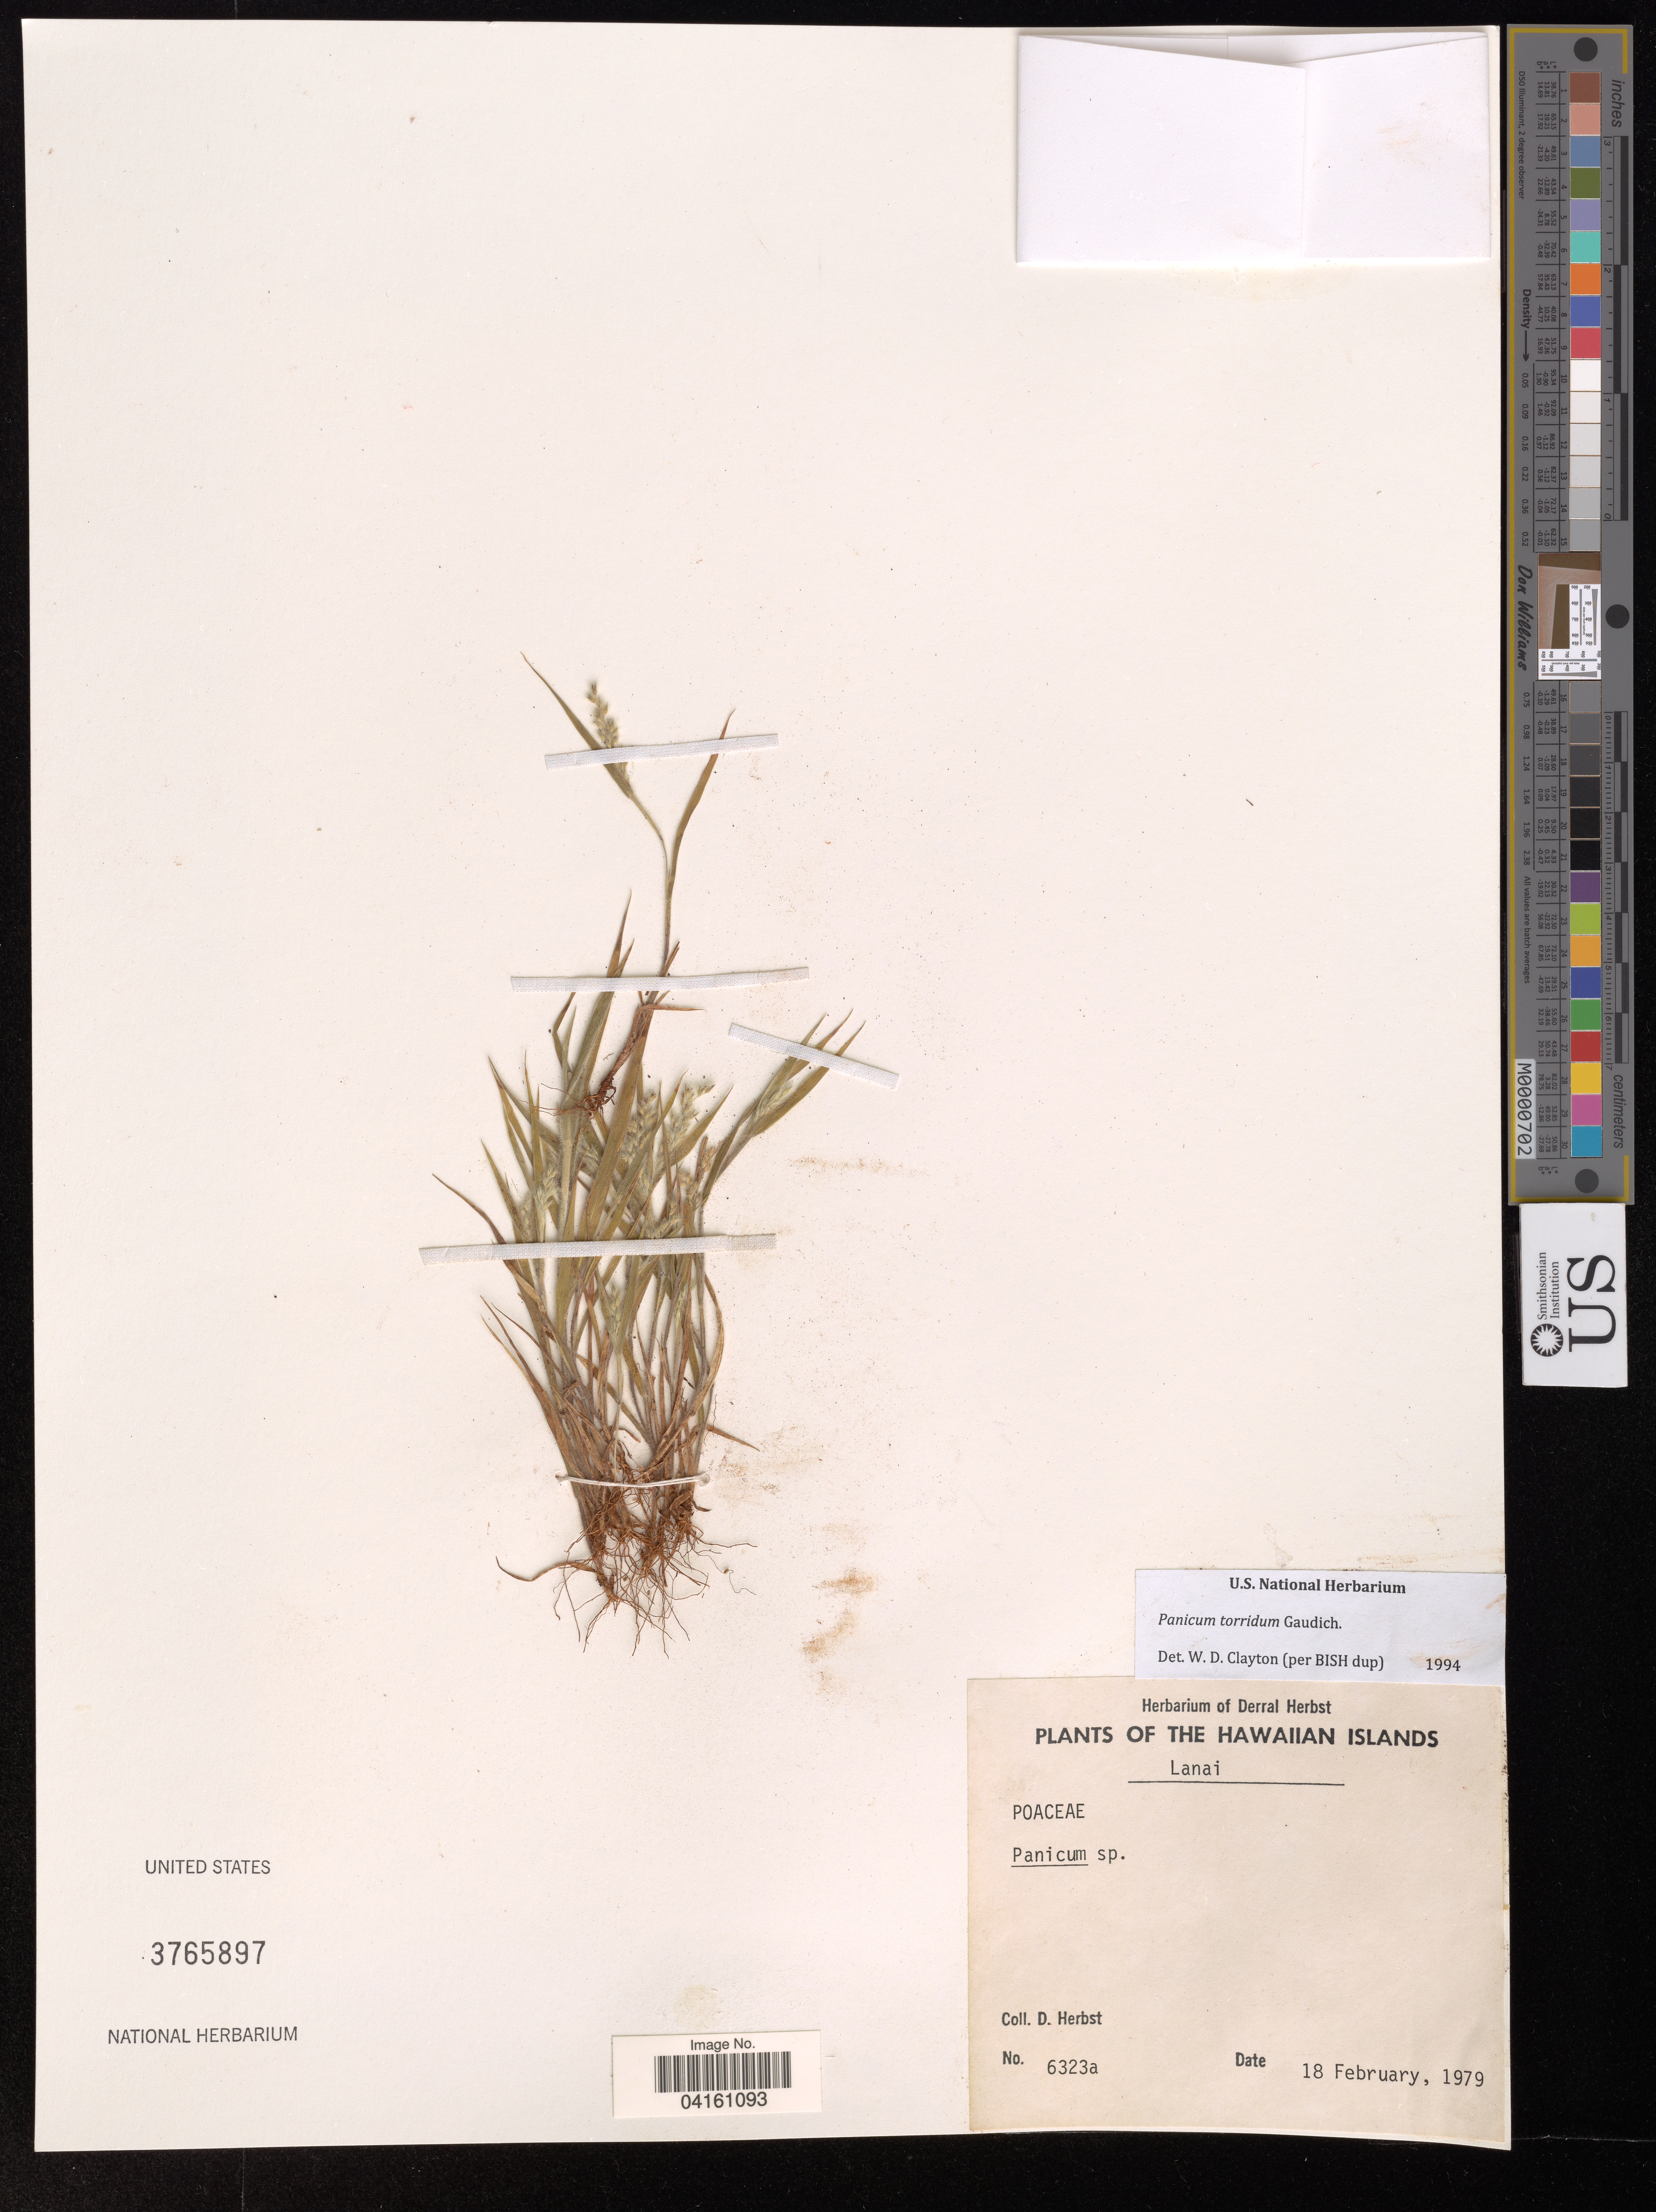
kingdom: Plantae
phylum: Tracheophyta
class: Liliopsida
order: Poales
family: Poaceae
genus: Panicum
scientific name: Panicum torridum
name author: Gaudich.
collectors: D. Herbst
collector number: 6323a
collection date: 1979-02-18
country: United States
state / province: Hawaii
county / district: Maui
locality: The Hawaiian Islands. Lanai.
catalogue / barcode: US 3765897